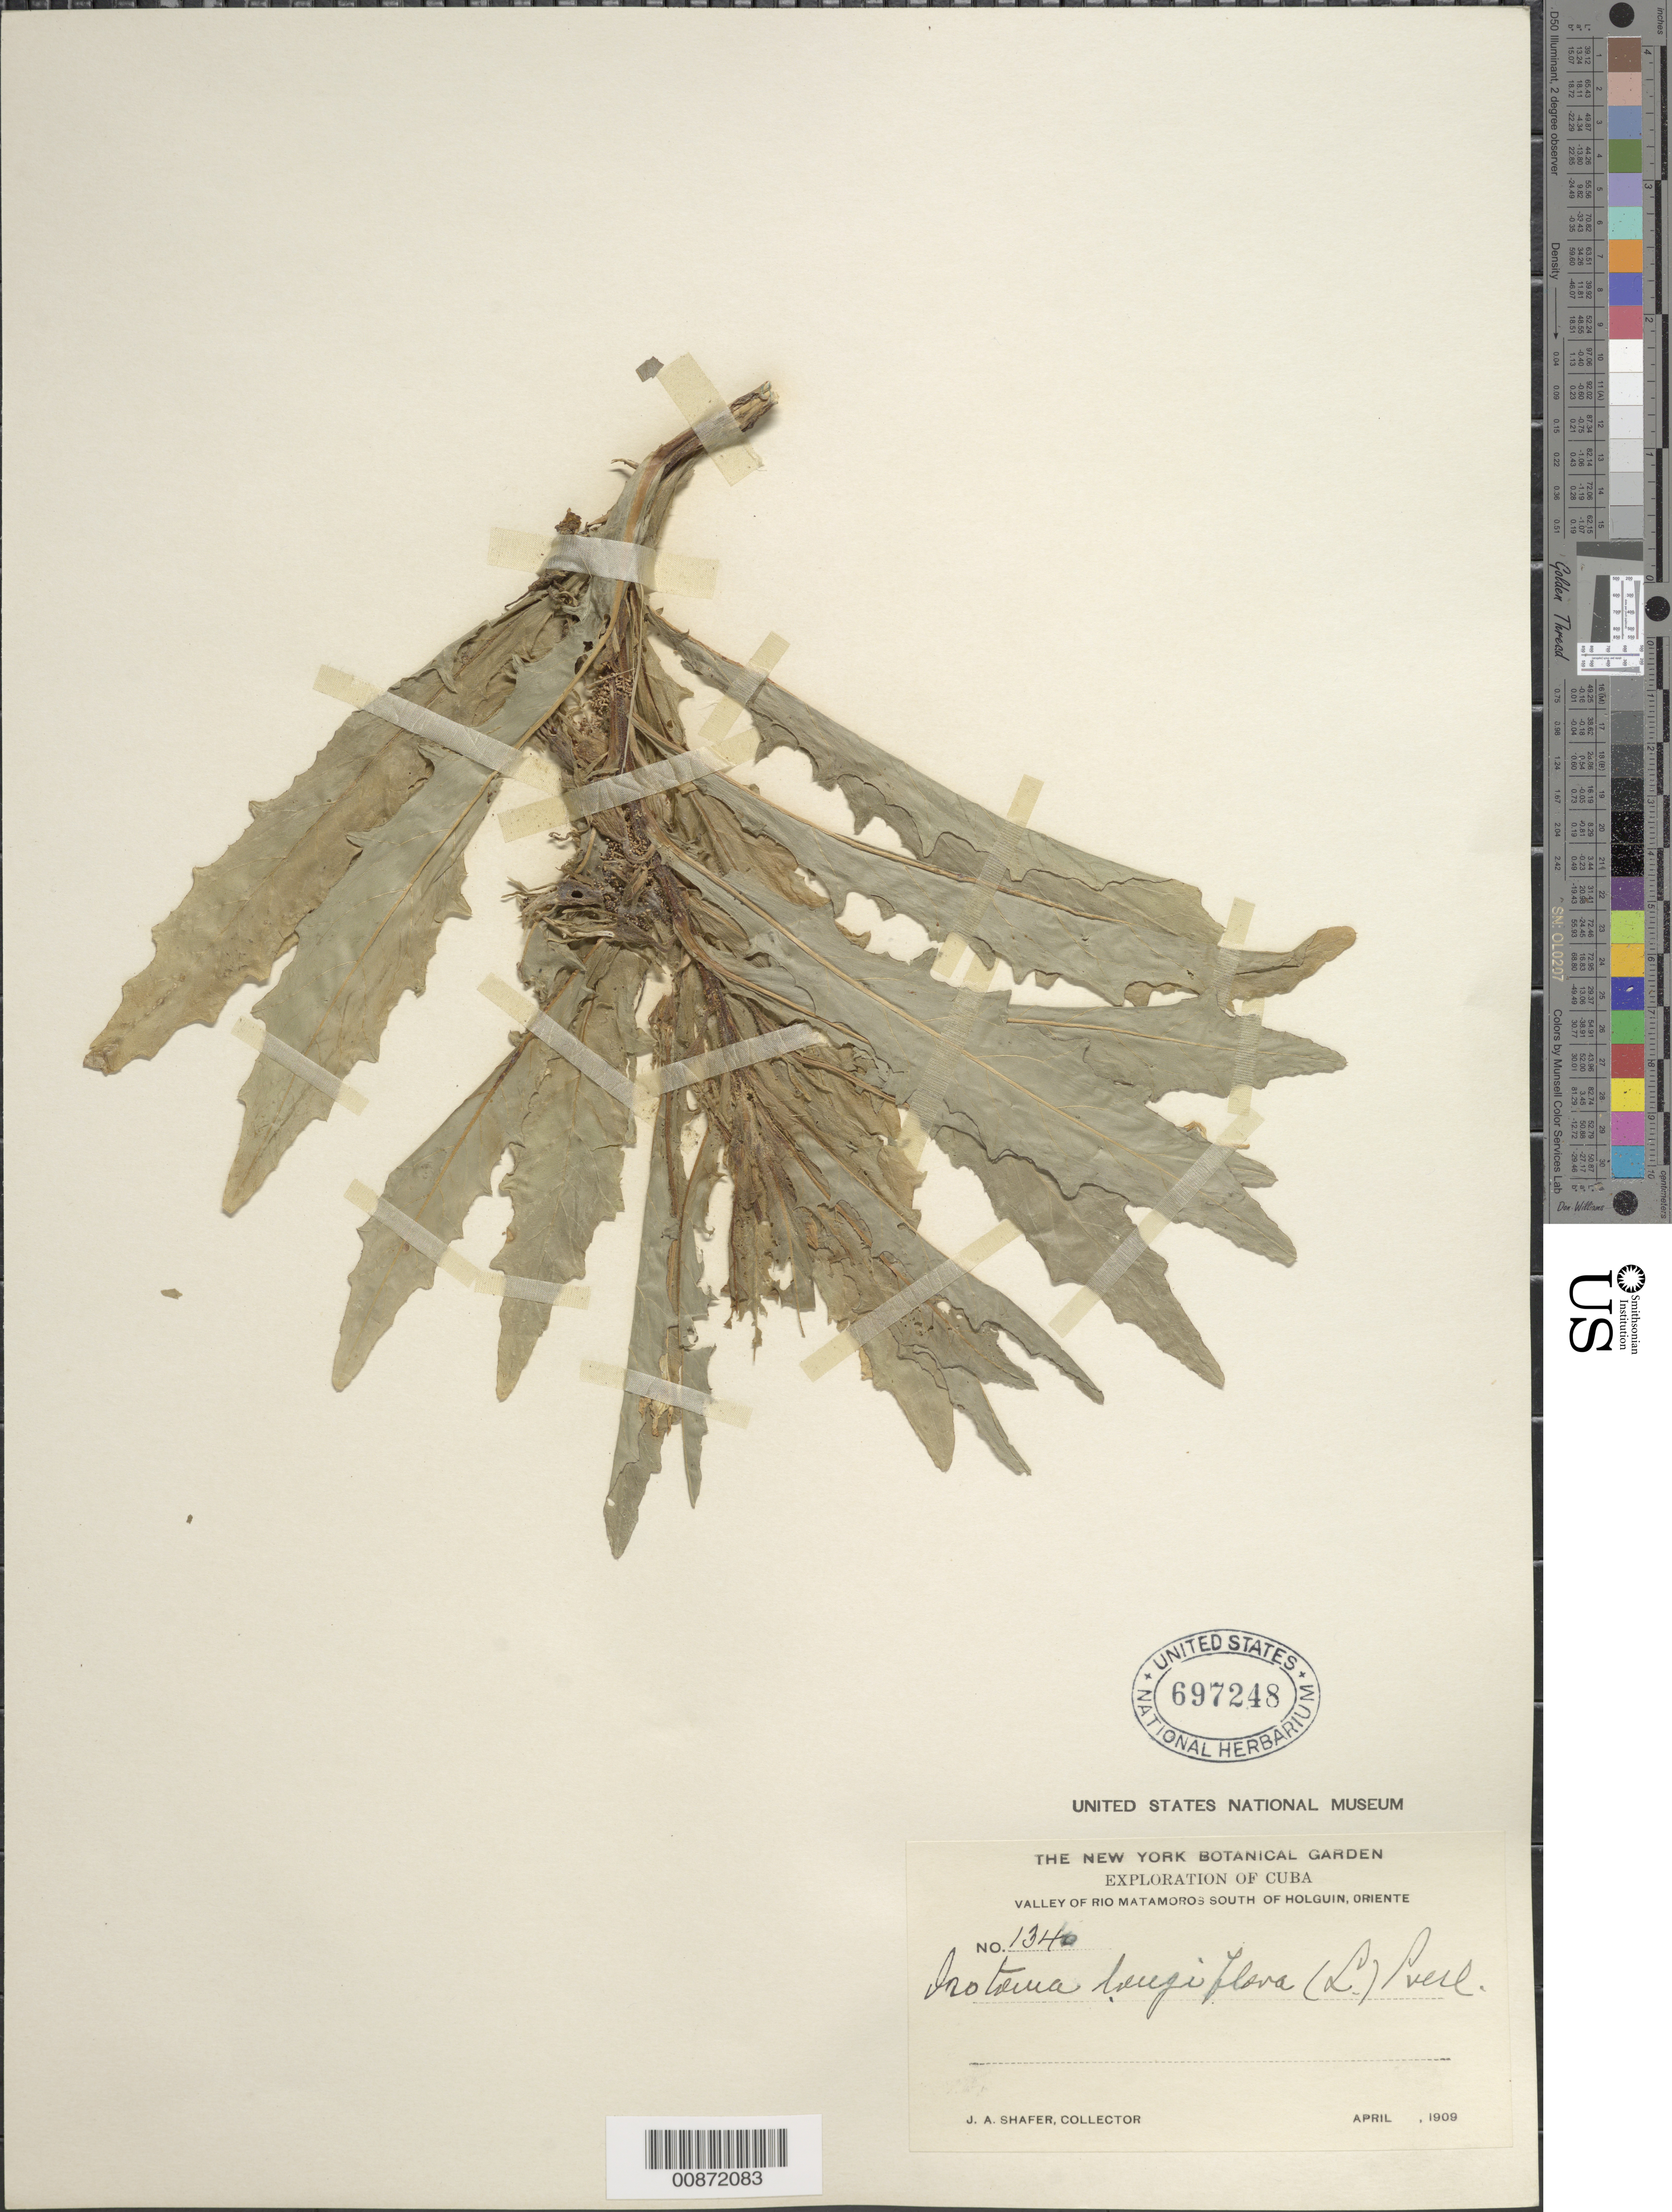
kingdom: Plantae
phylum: Tracheophyta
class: Magnoliopsida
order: Asterales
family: Campanulaceae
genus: Hippobroma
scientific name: Hippobroma longiflora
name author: (L.) G. Don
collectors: J. A. Shafer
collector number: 1340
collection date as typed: Apr 1909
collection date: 1909-04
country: Cuba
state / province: Oriente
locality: Valley of Rio Matamoros, south of Holguin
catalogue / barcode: US 697248